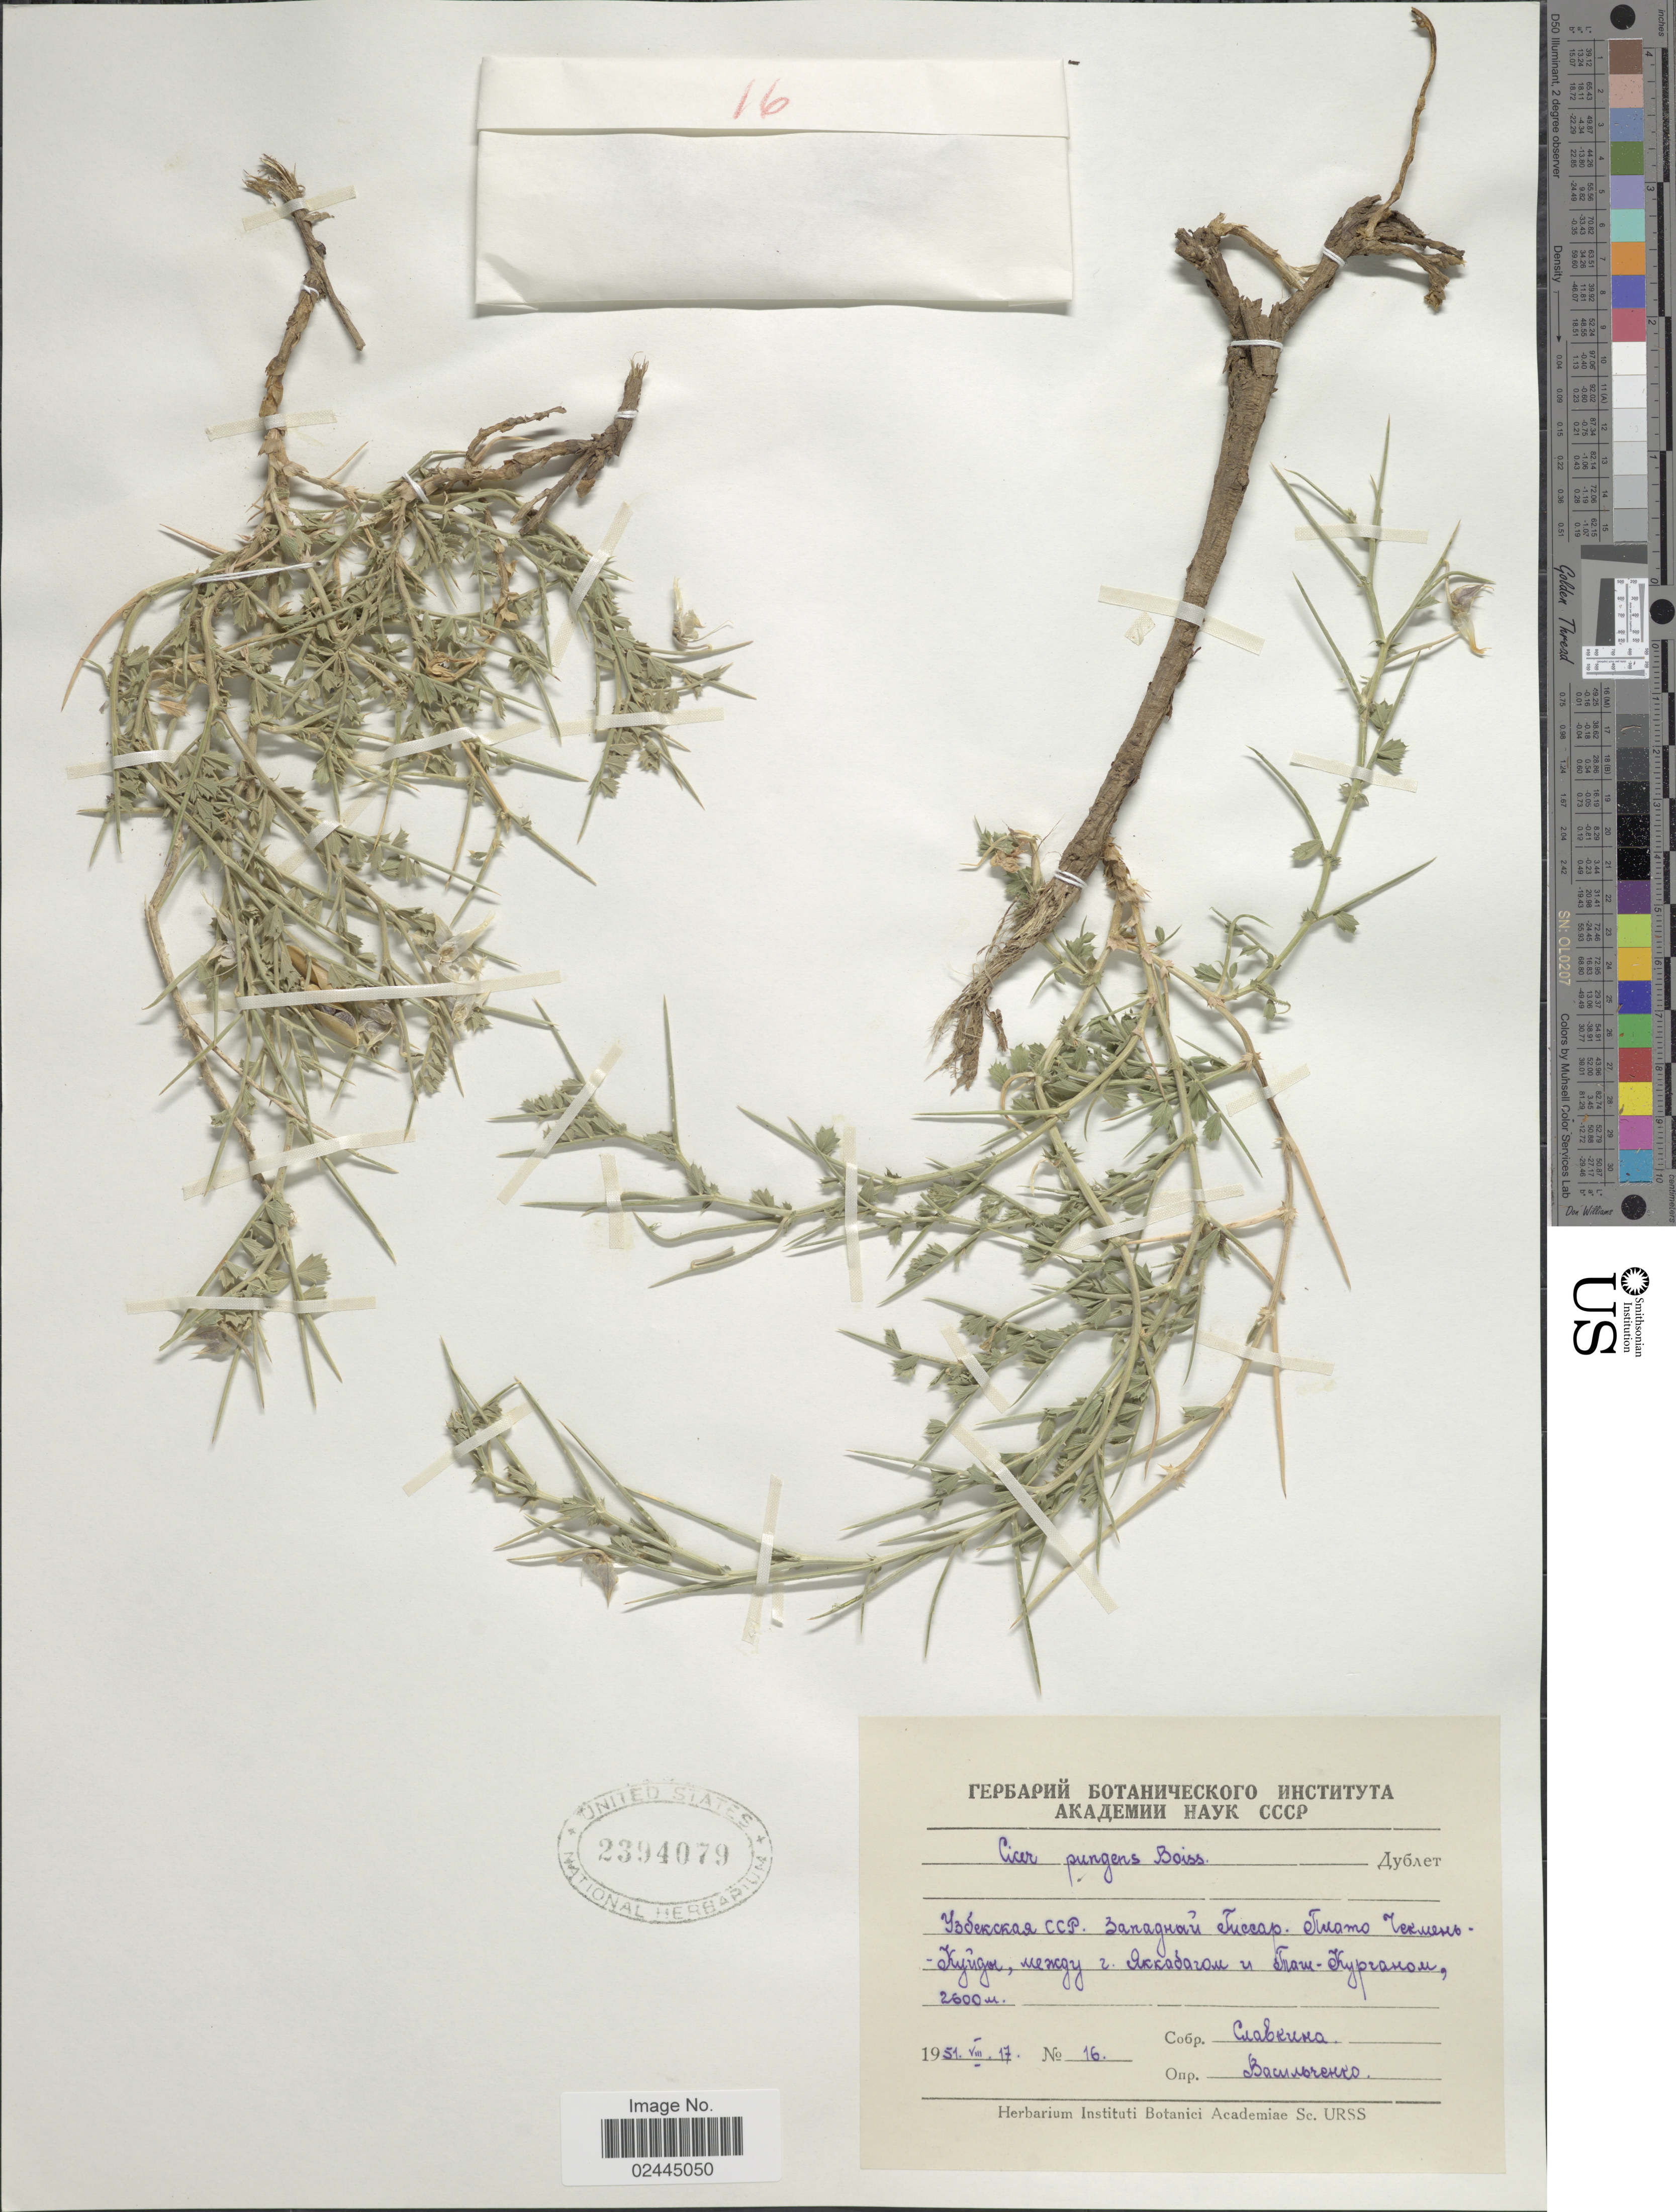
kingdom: Plantae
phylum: Tracheophyta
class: Magnoliopsida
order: Fabales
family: Fabaceae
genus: Cicer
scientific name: Cicer pungens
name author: Boiss.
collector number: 16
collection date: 1951-08-17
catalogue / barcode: US 2394079